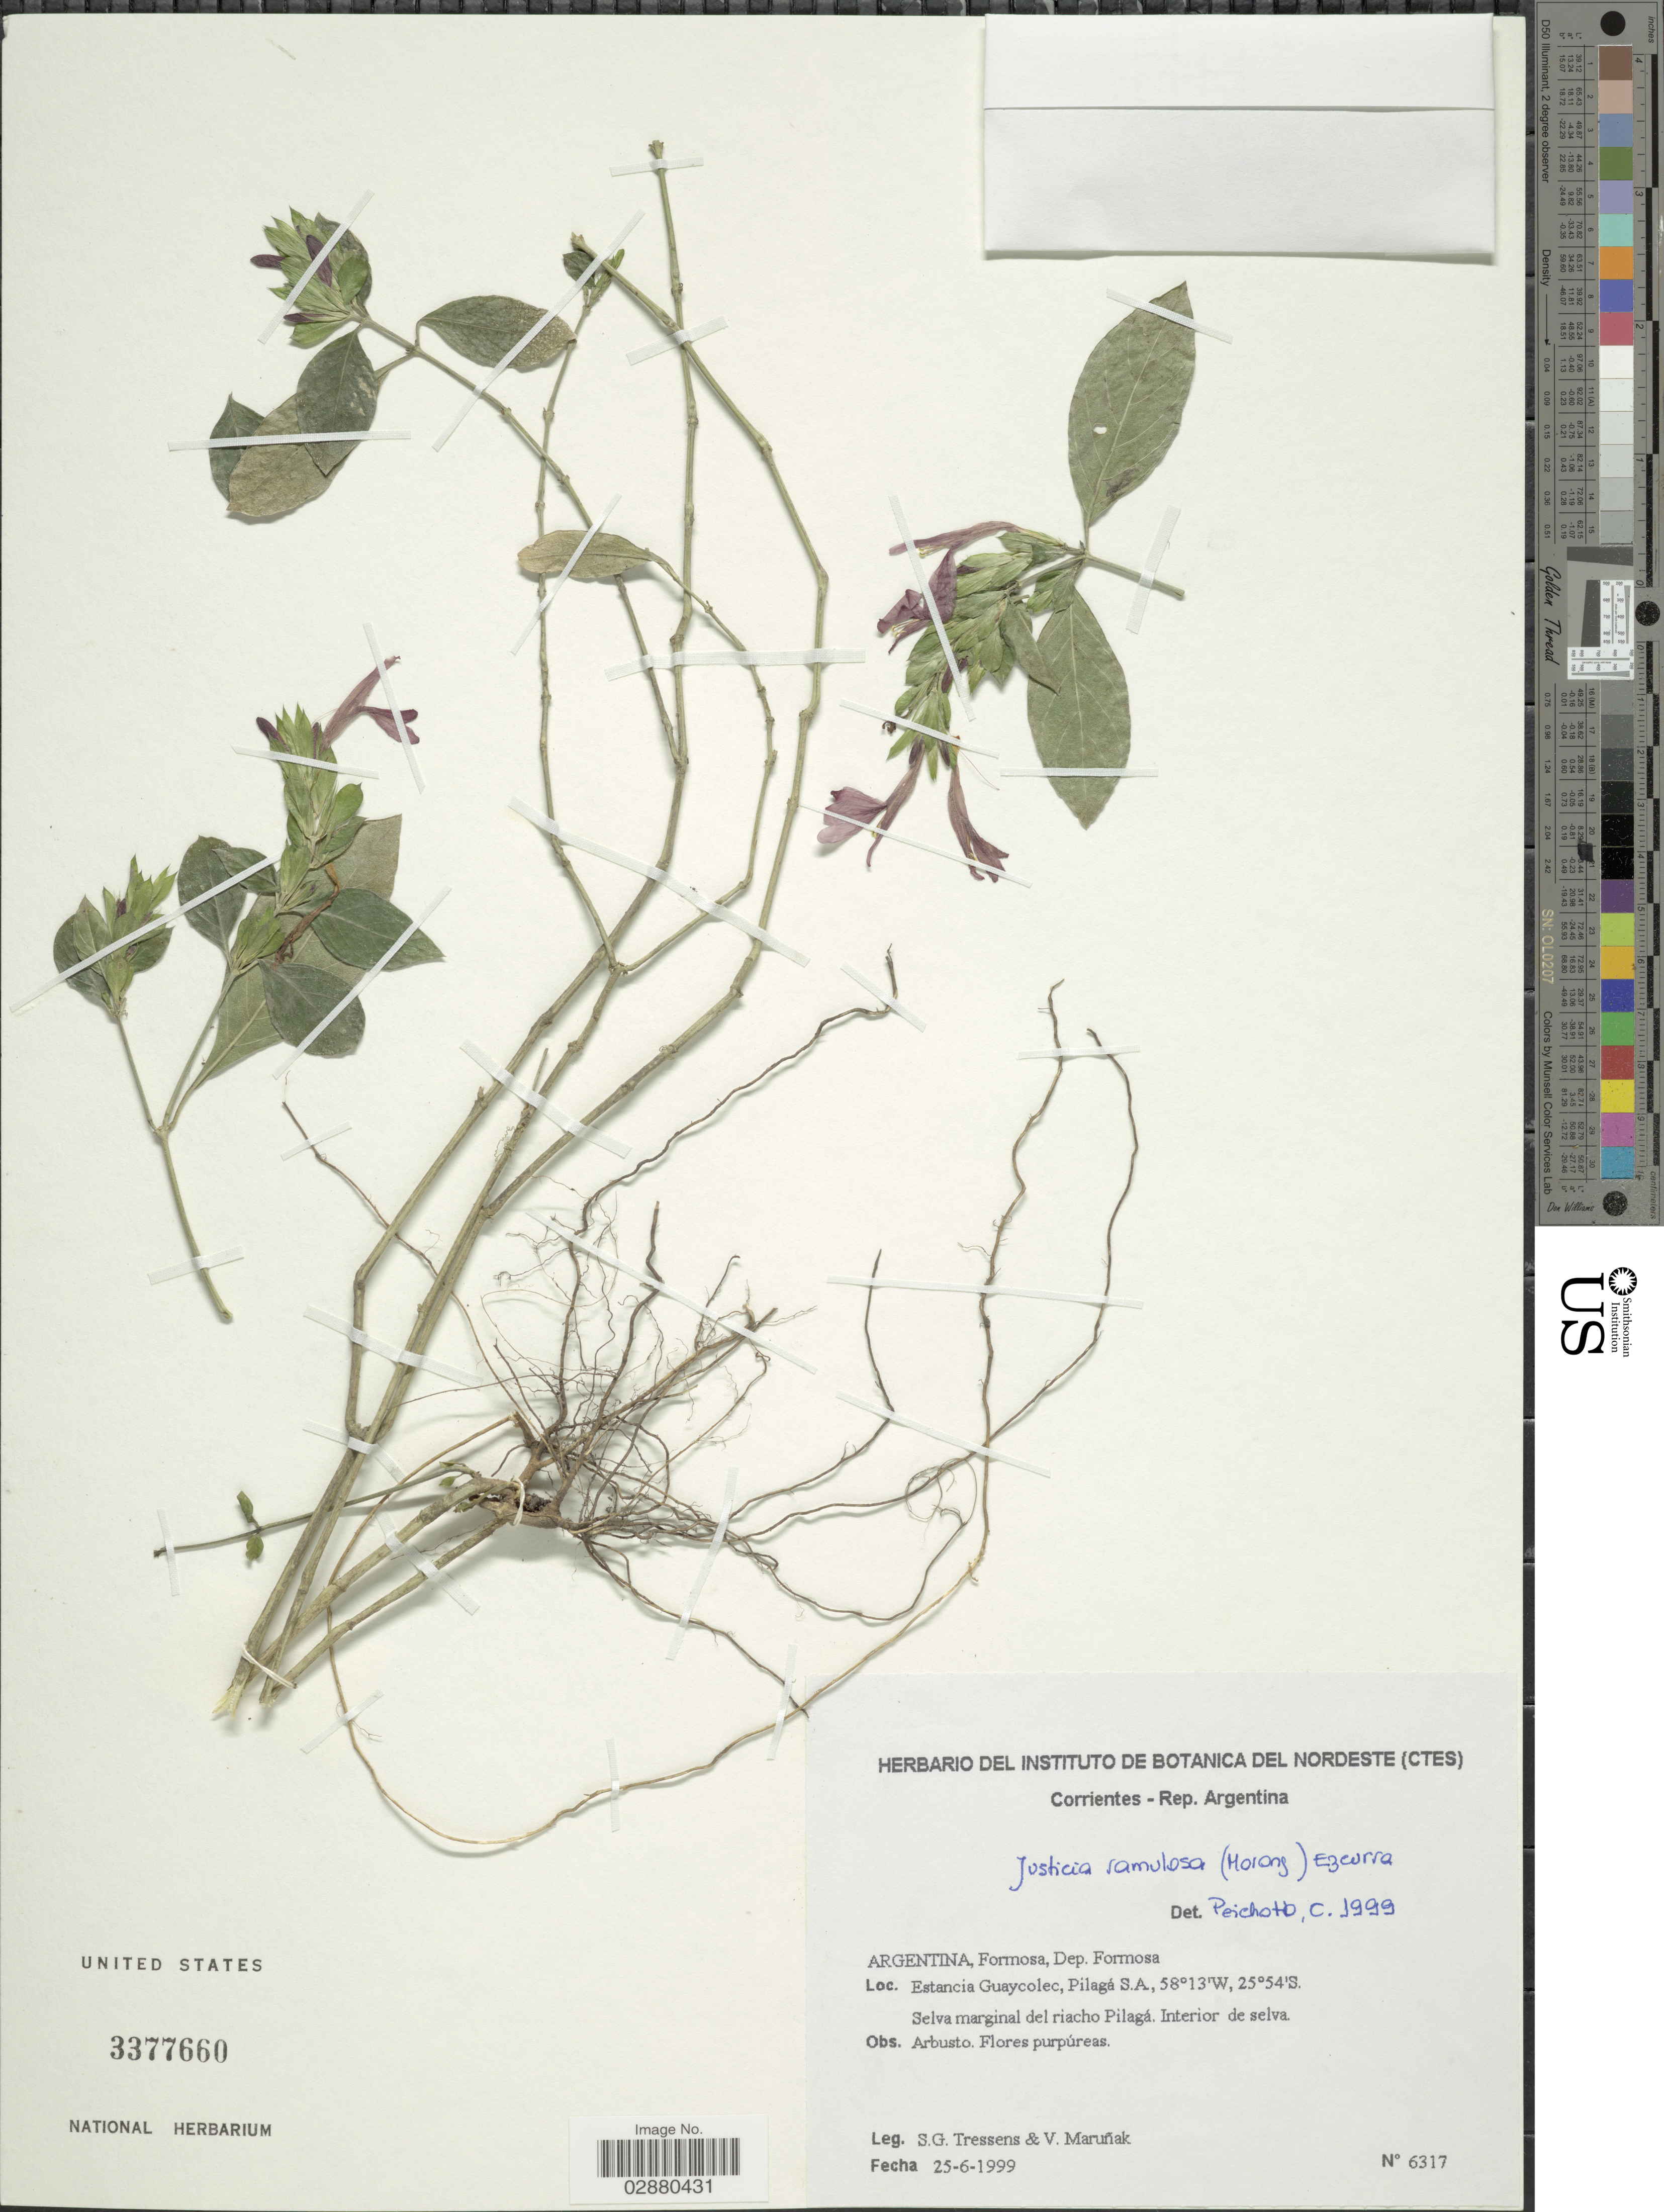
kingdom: Plantae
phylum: Tracheophyta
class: Magnoliopsida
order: Lamiales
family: Acanthaceae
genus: Justicia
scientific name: Justicia ramulosa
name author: (Morong) C. Ezcurra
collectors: S. Tressens & V. Maruñak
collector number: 6317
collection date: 1999-06-25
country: Argentina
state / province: Formosa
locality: Dep. Formosa. Estancia Guaycolec, Pilagá S.A. Selva marginal del riacho Pilagá.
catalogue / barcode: US 3377660